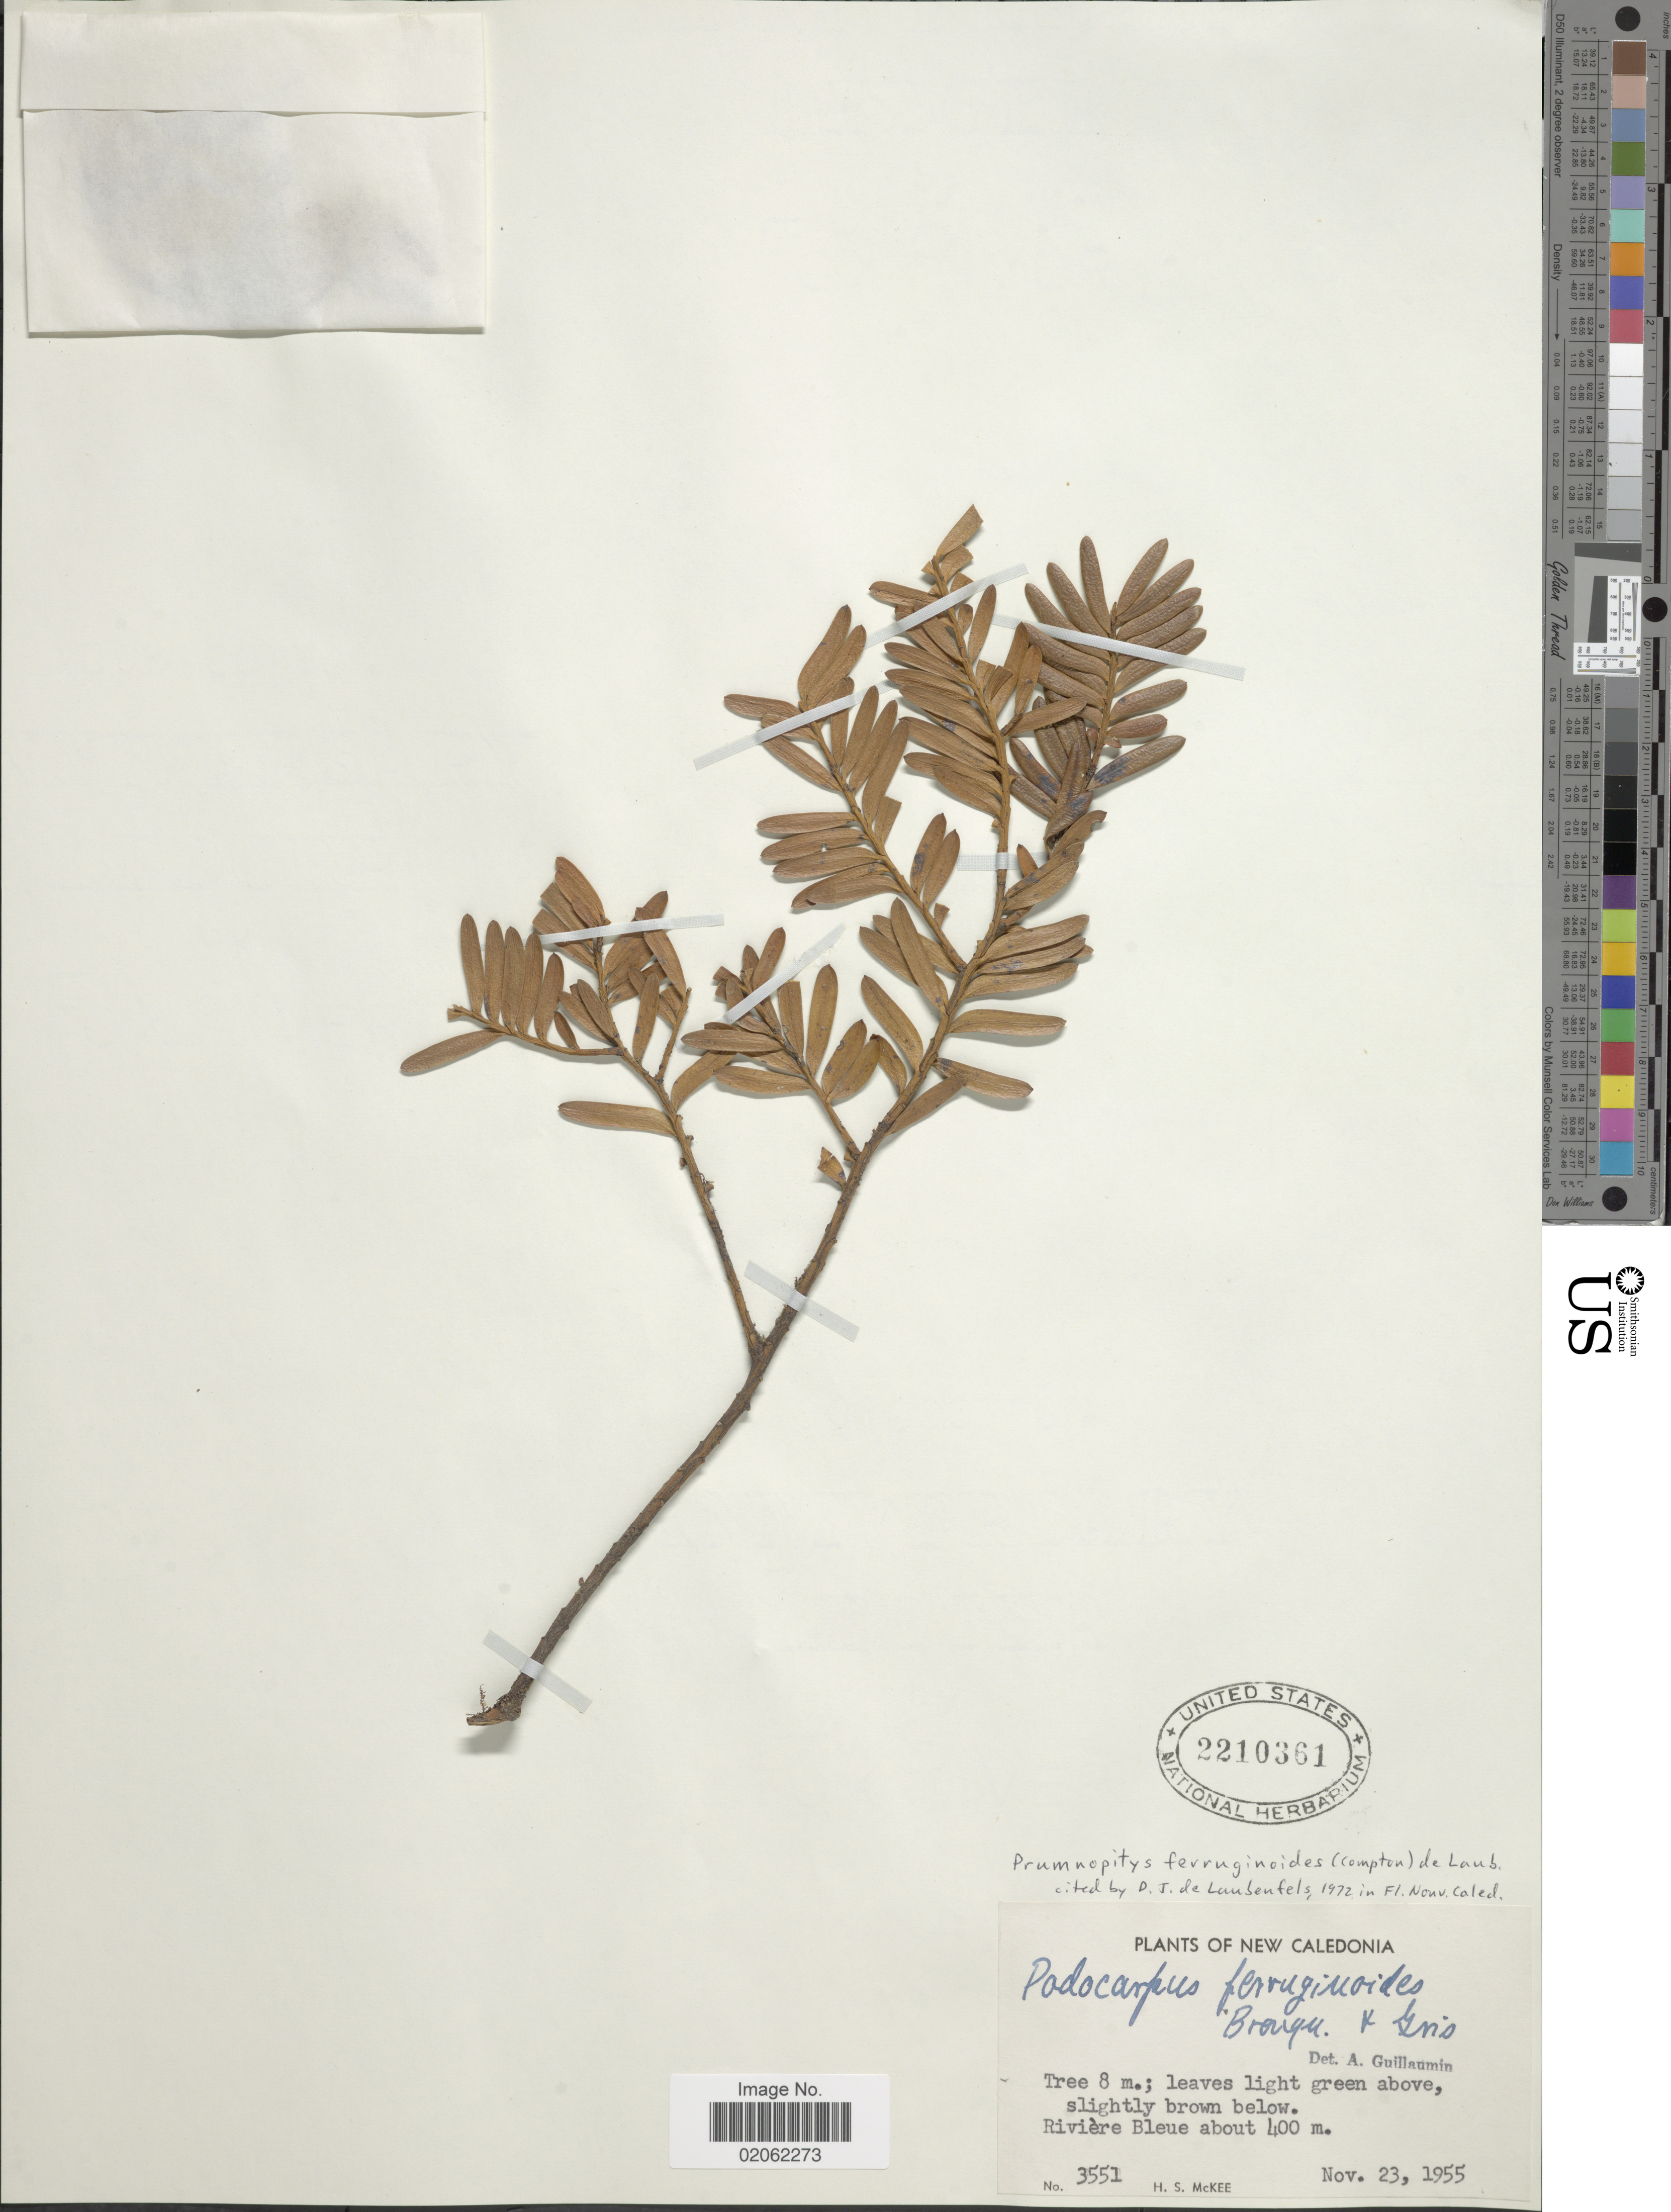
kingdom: Plantae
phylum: Tracheophyta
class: Pinopsida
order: Pinales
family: Podocarpaceae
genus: Prumnopitys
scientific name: Prumnopitys ferruginoides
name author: (Compton) de Laub.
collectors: H. S. McKee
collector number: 3551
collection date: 1955-11-23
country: New Caledonia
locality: Rivière Bleue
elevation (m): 400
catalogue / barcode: US 2210361